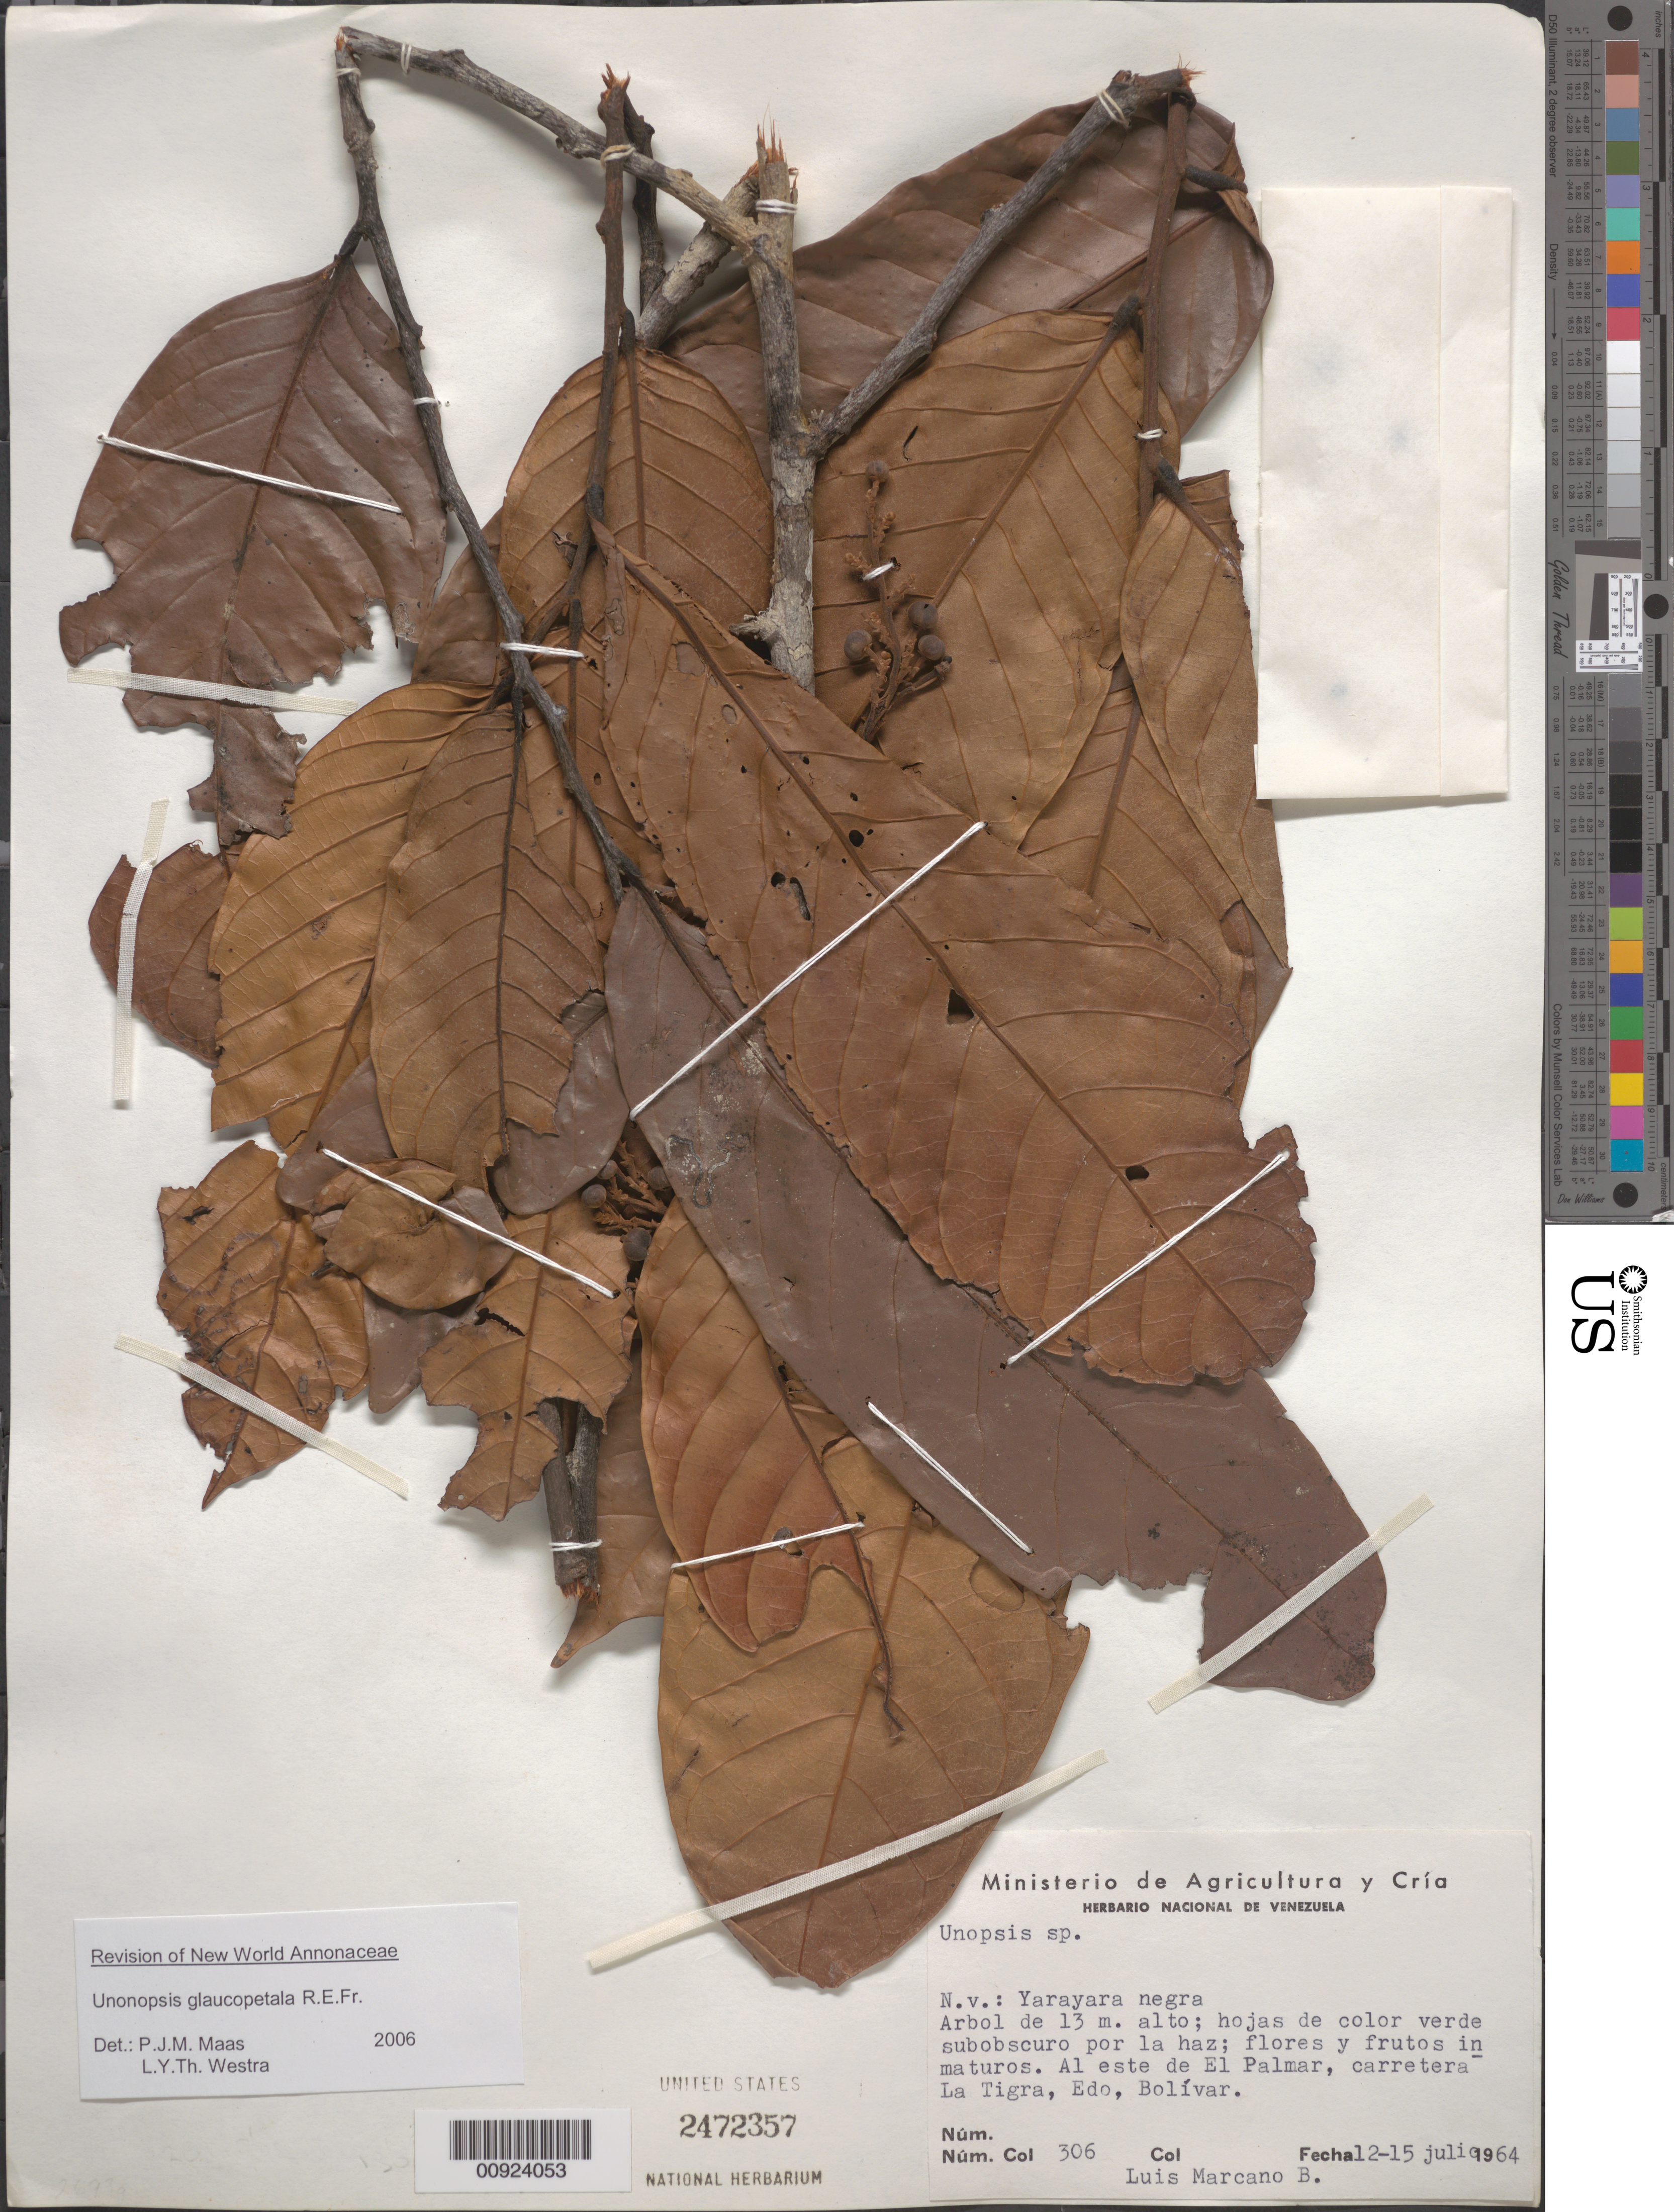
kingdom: Plantae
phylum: Tracheophyta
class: Magnoliopsida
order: Magnoliales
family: Annonaceae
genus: Unonopsis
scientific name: Unonopsis glaucopetala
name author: R.E. Fr.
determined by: Maas, P. J.; Westra, L. Y.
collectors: L. Marcano-Berti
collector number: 306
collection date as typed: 12-Jul-64 to 15-Jul-64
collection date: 1964-07-12/1964-07-15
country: Venezuela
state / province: Bolívar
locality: El Palmar, este de; carretera La Tigra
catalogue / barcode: US 2472357